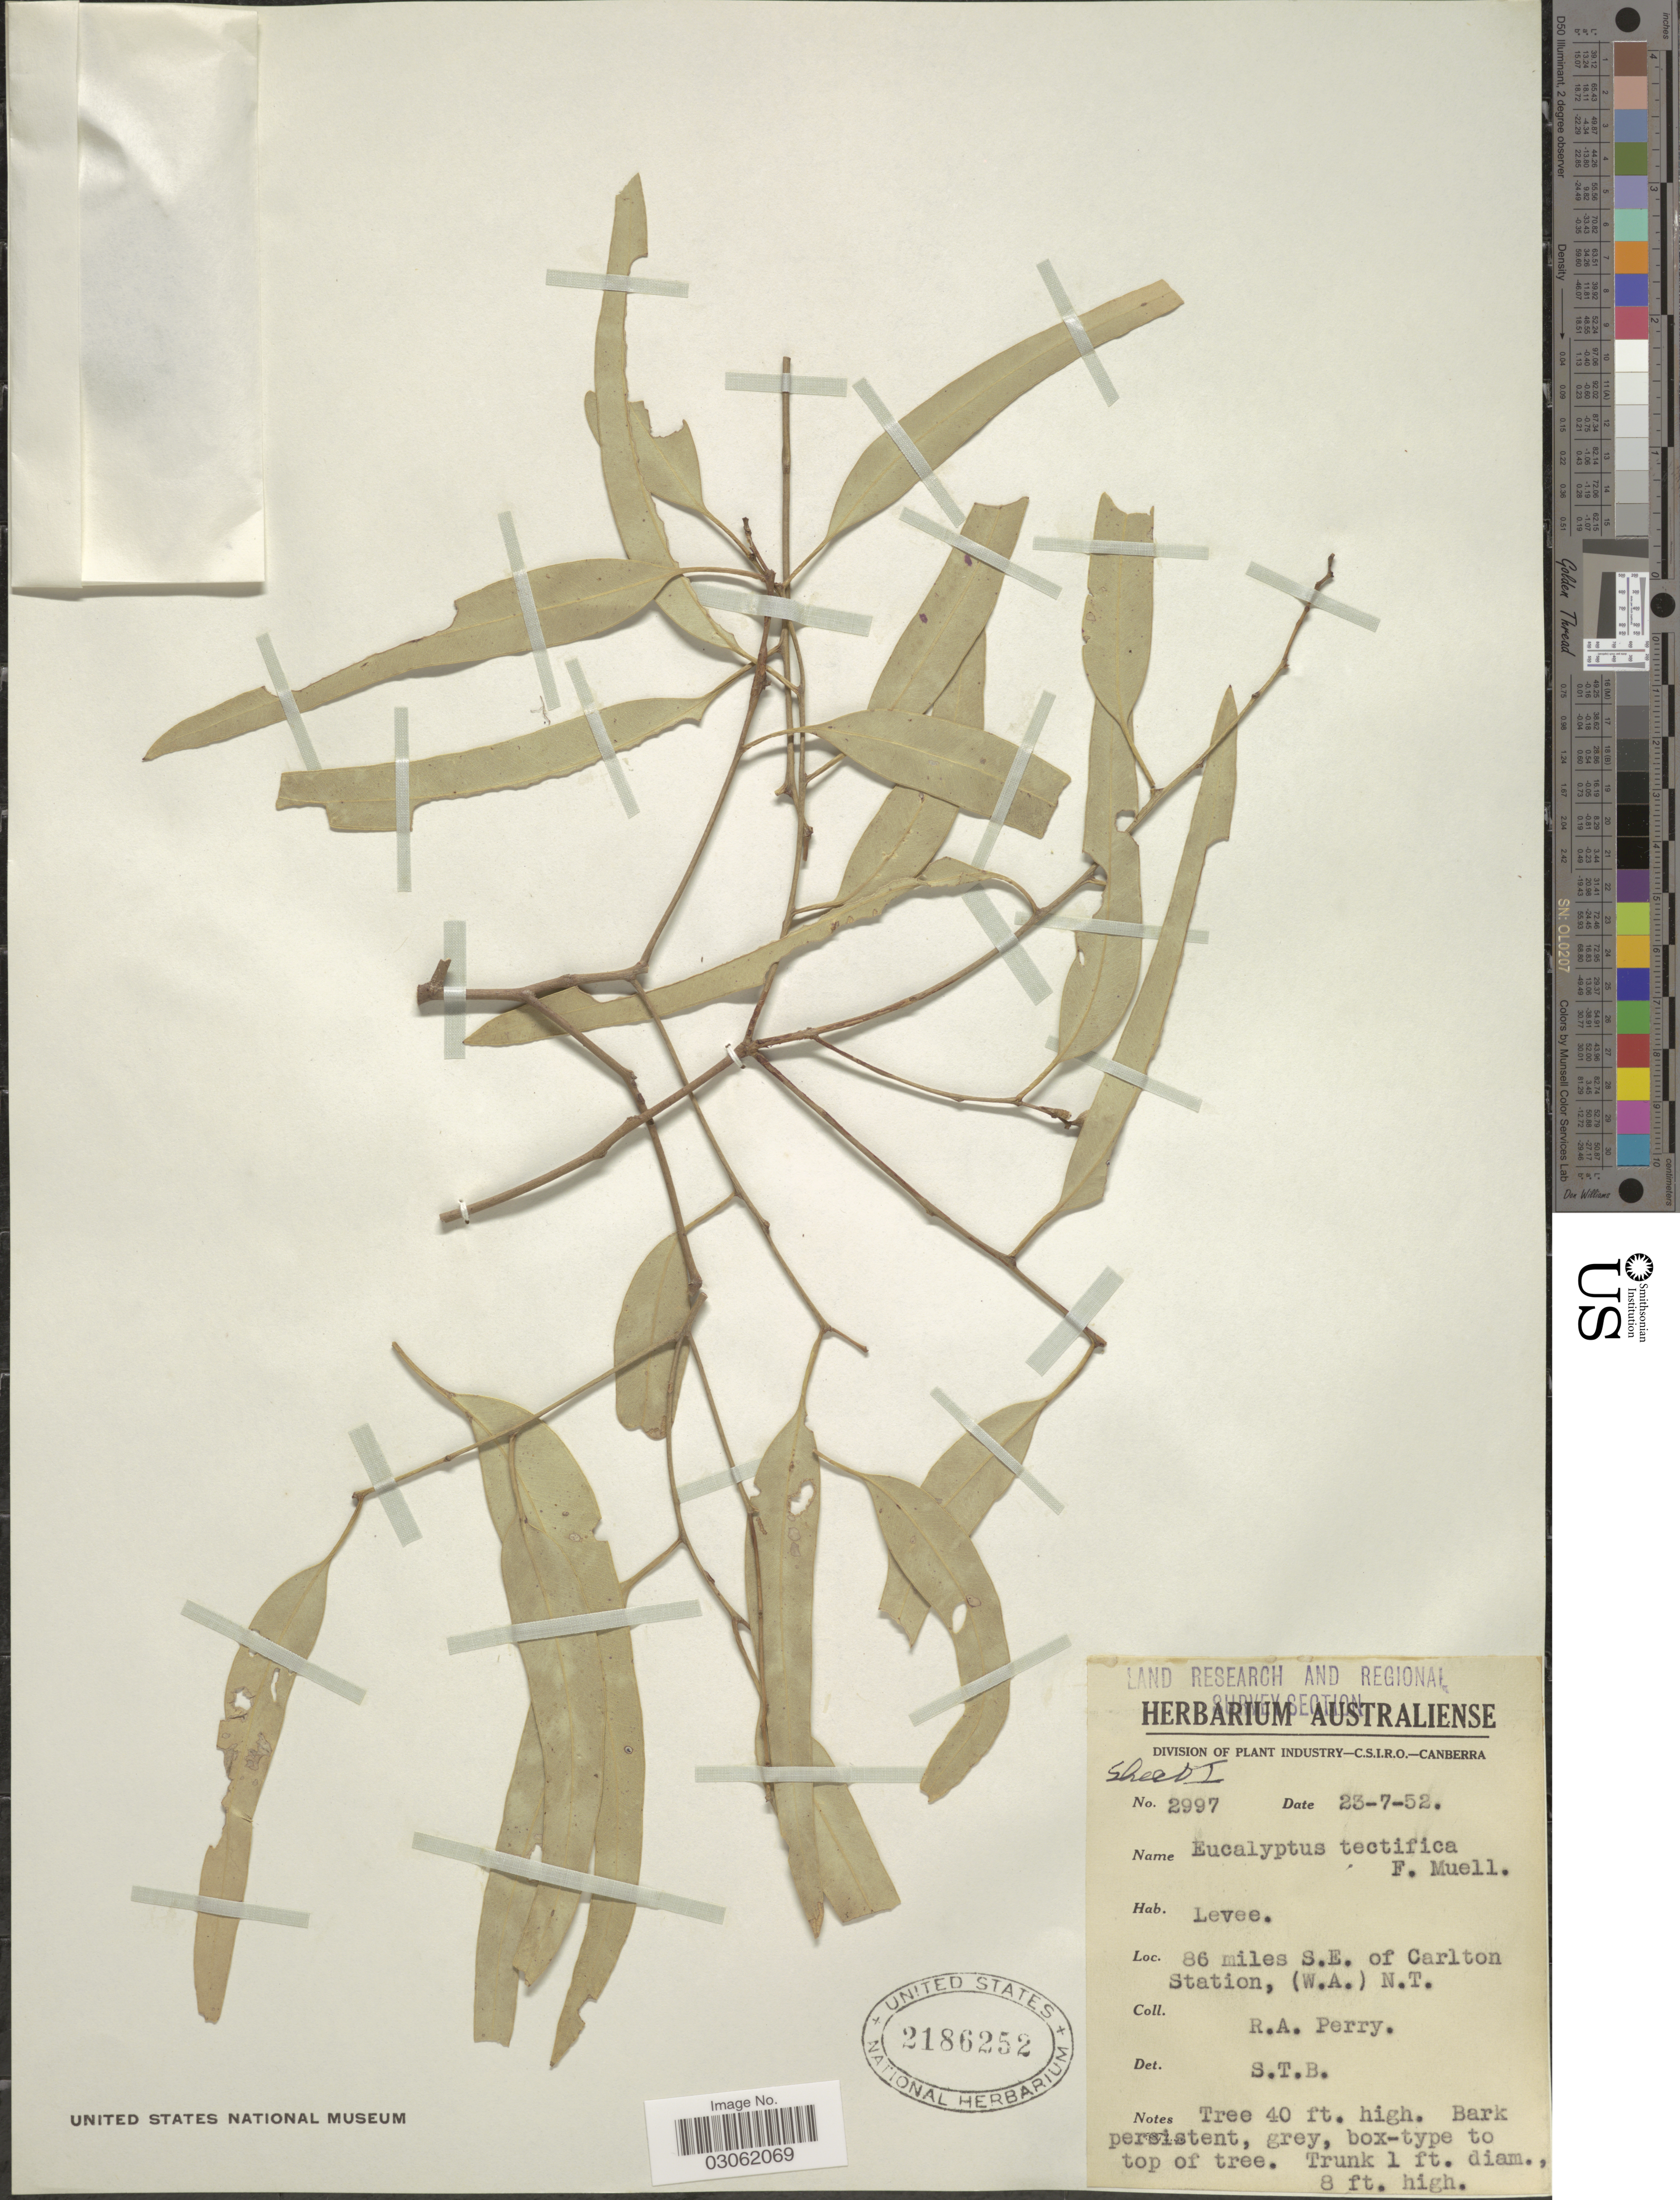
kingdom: Plantae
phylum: Tracheophyta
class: Magnoliopsida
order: Myrtales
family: Myrtaceae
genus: Eucalyptus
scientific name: Eucalyptus tectifica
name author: F. Muell.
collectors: Perry, R. A.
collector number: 2997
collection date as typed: Transcribed d/m/y: 23/7/52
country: Australia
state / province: Northern Territory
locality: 86 miles S. E. of Carlton Station, (W. A.) N. T.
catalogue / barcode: US 2186252